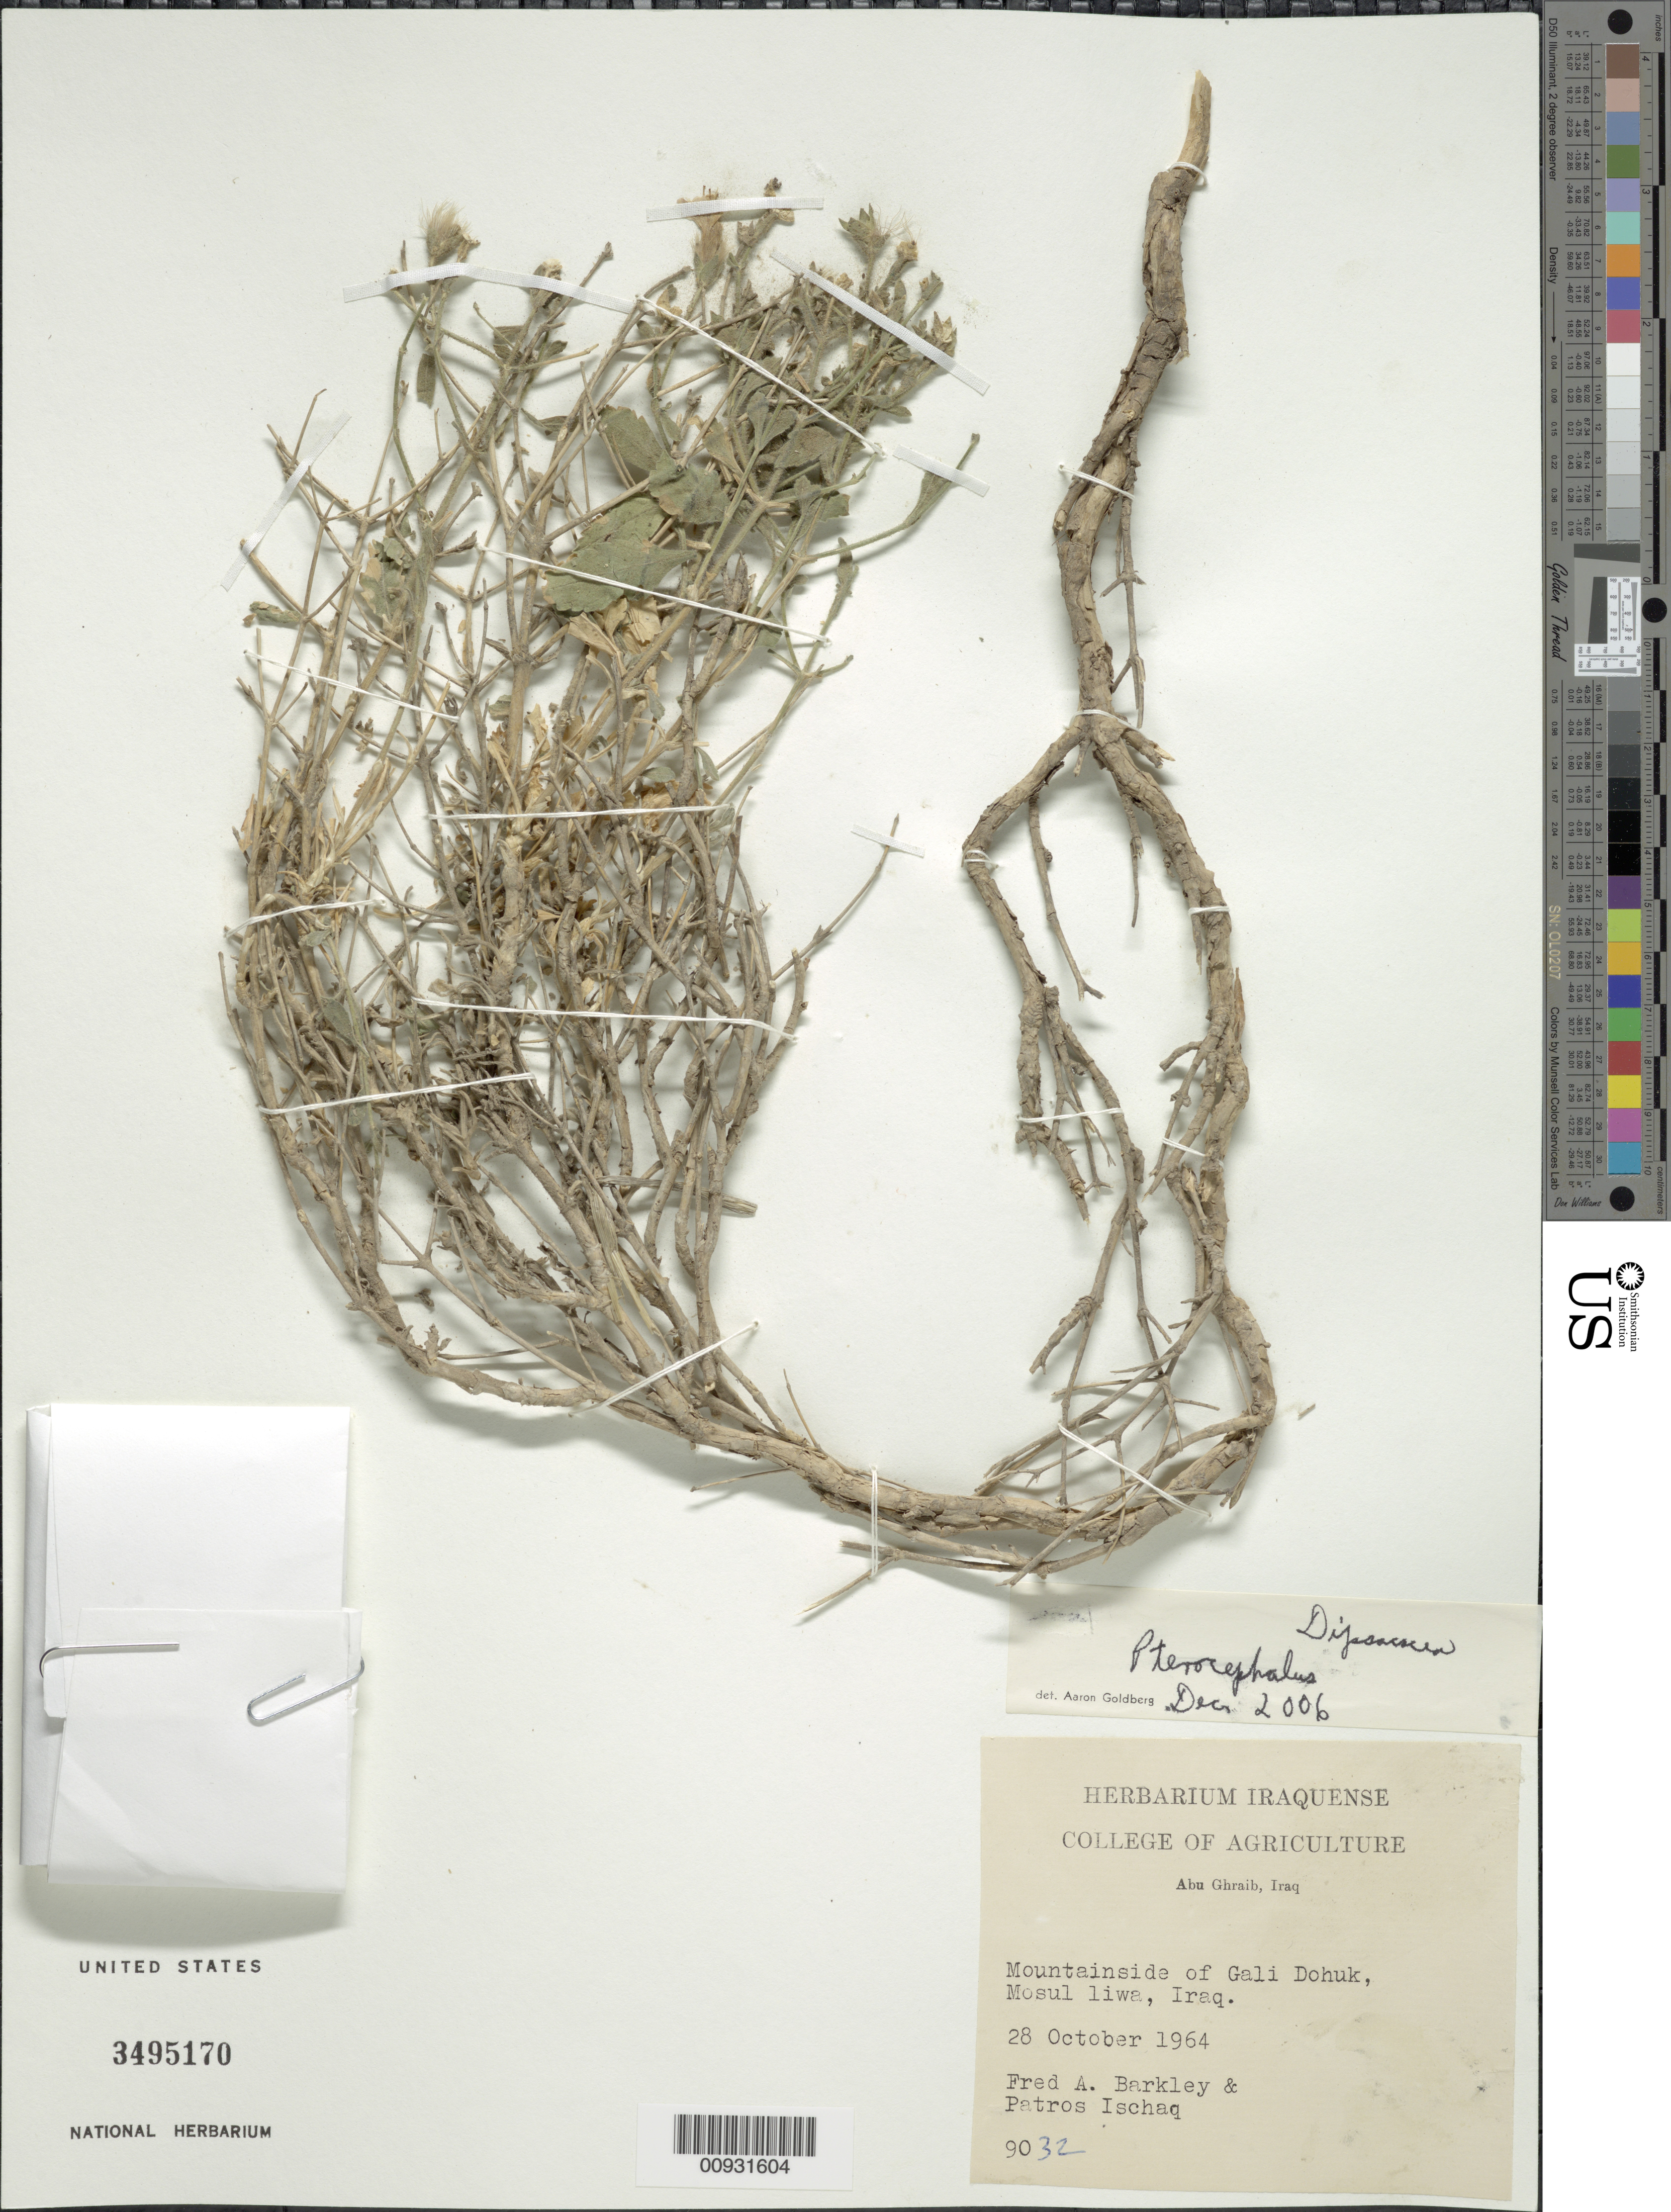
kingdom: Plantae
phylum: Tracheophyta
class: Magnoliopsida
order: Dipsacales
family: Caprifoliaceae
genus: Pterocephalus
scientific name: Pterocephalus sp.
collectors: F. A. Barkley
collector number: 9032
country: Iraq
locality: Abu Ghraib,, mountainside of Gali Dohuk, Mosul Liwa.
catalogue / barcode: US 3495170